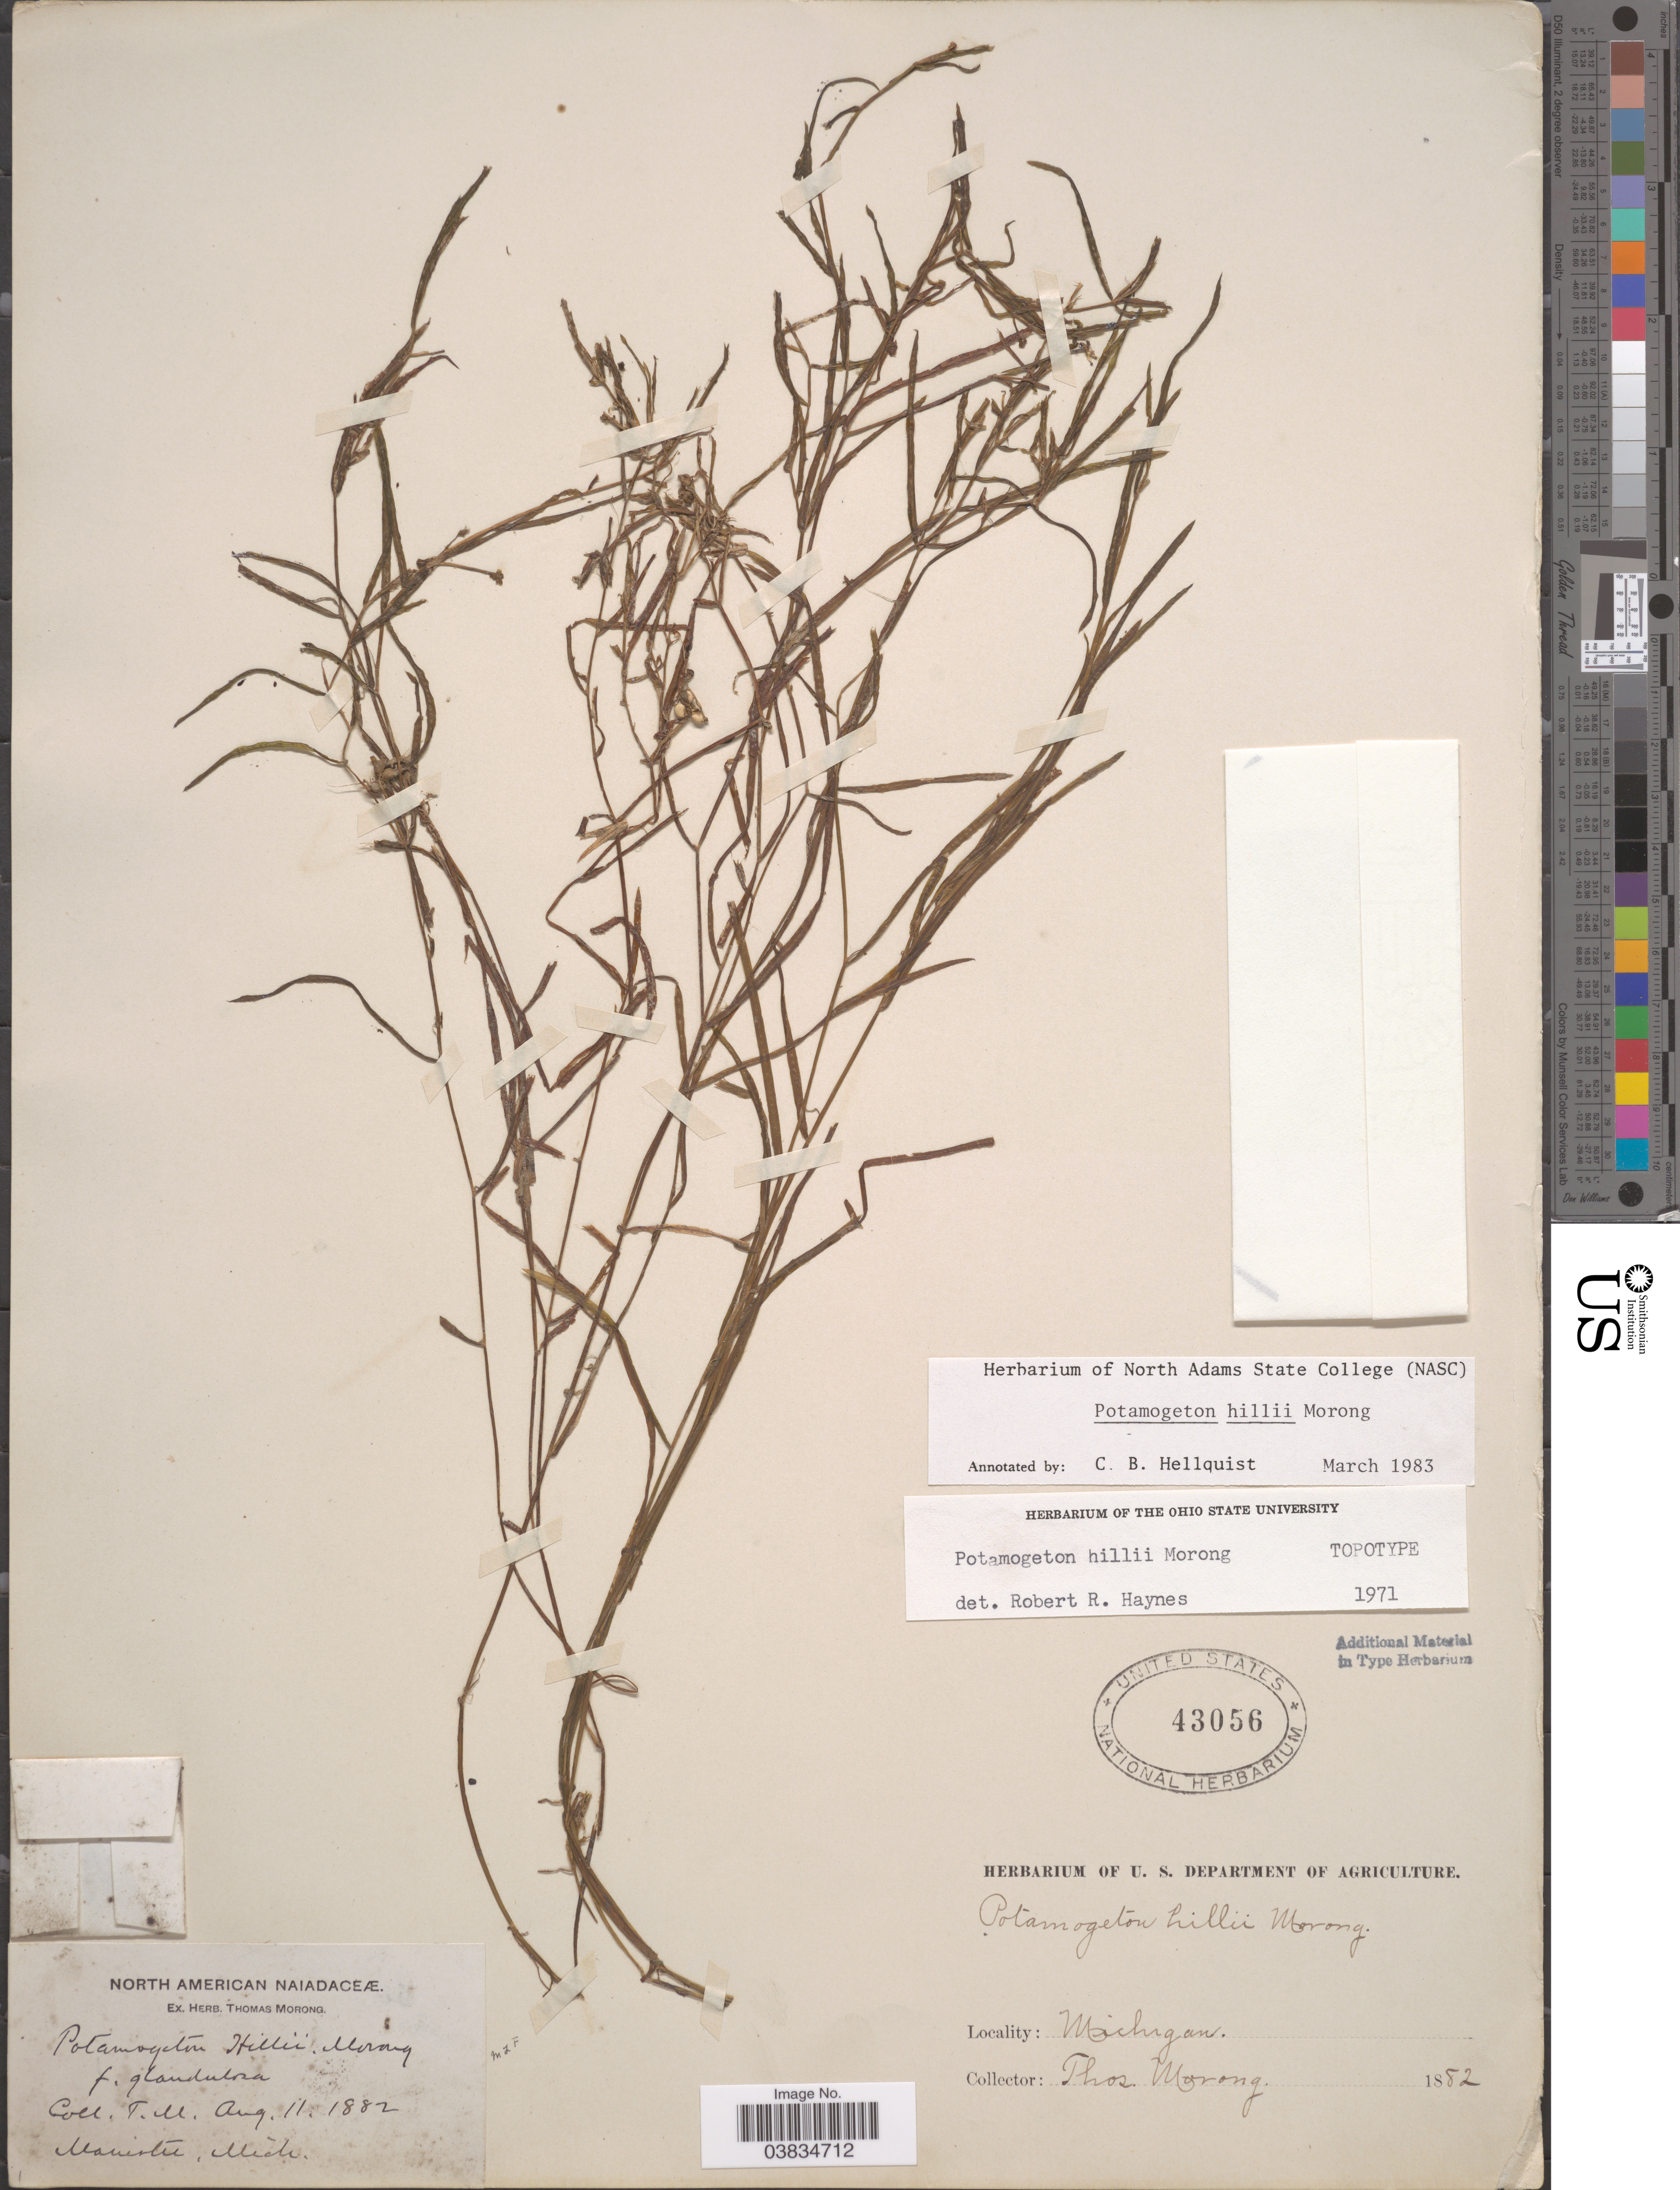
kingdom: Plantae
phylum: Tracheophyta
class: Liliopsida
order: Alismatales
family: Potamogetonaceae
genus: Potamogeton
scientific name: Potamogeton hillii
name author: Morong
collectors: ex herb. T. Morong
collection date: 1882-08-11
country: United States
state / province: Michigan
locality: Manistee.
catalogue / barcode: US 43056